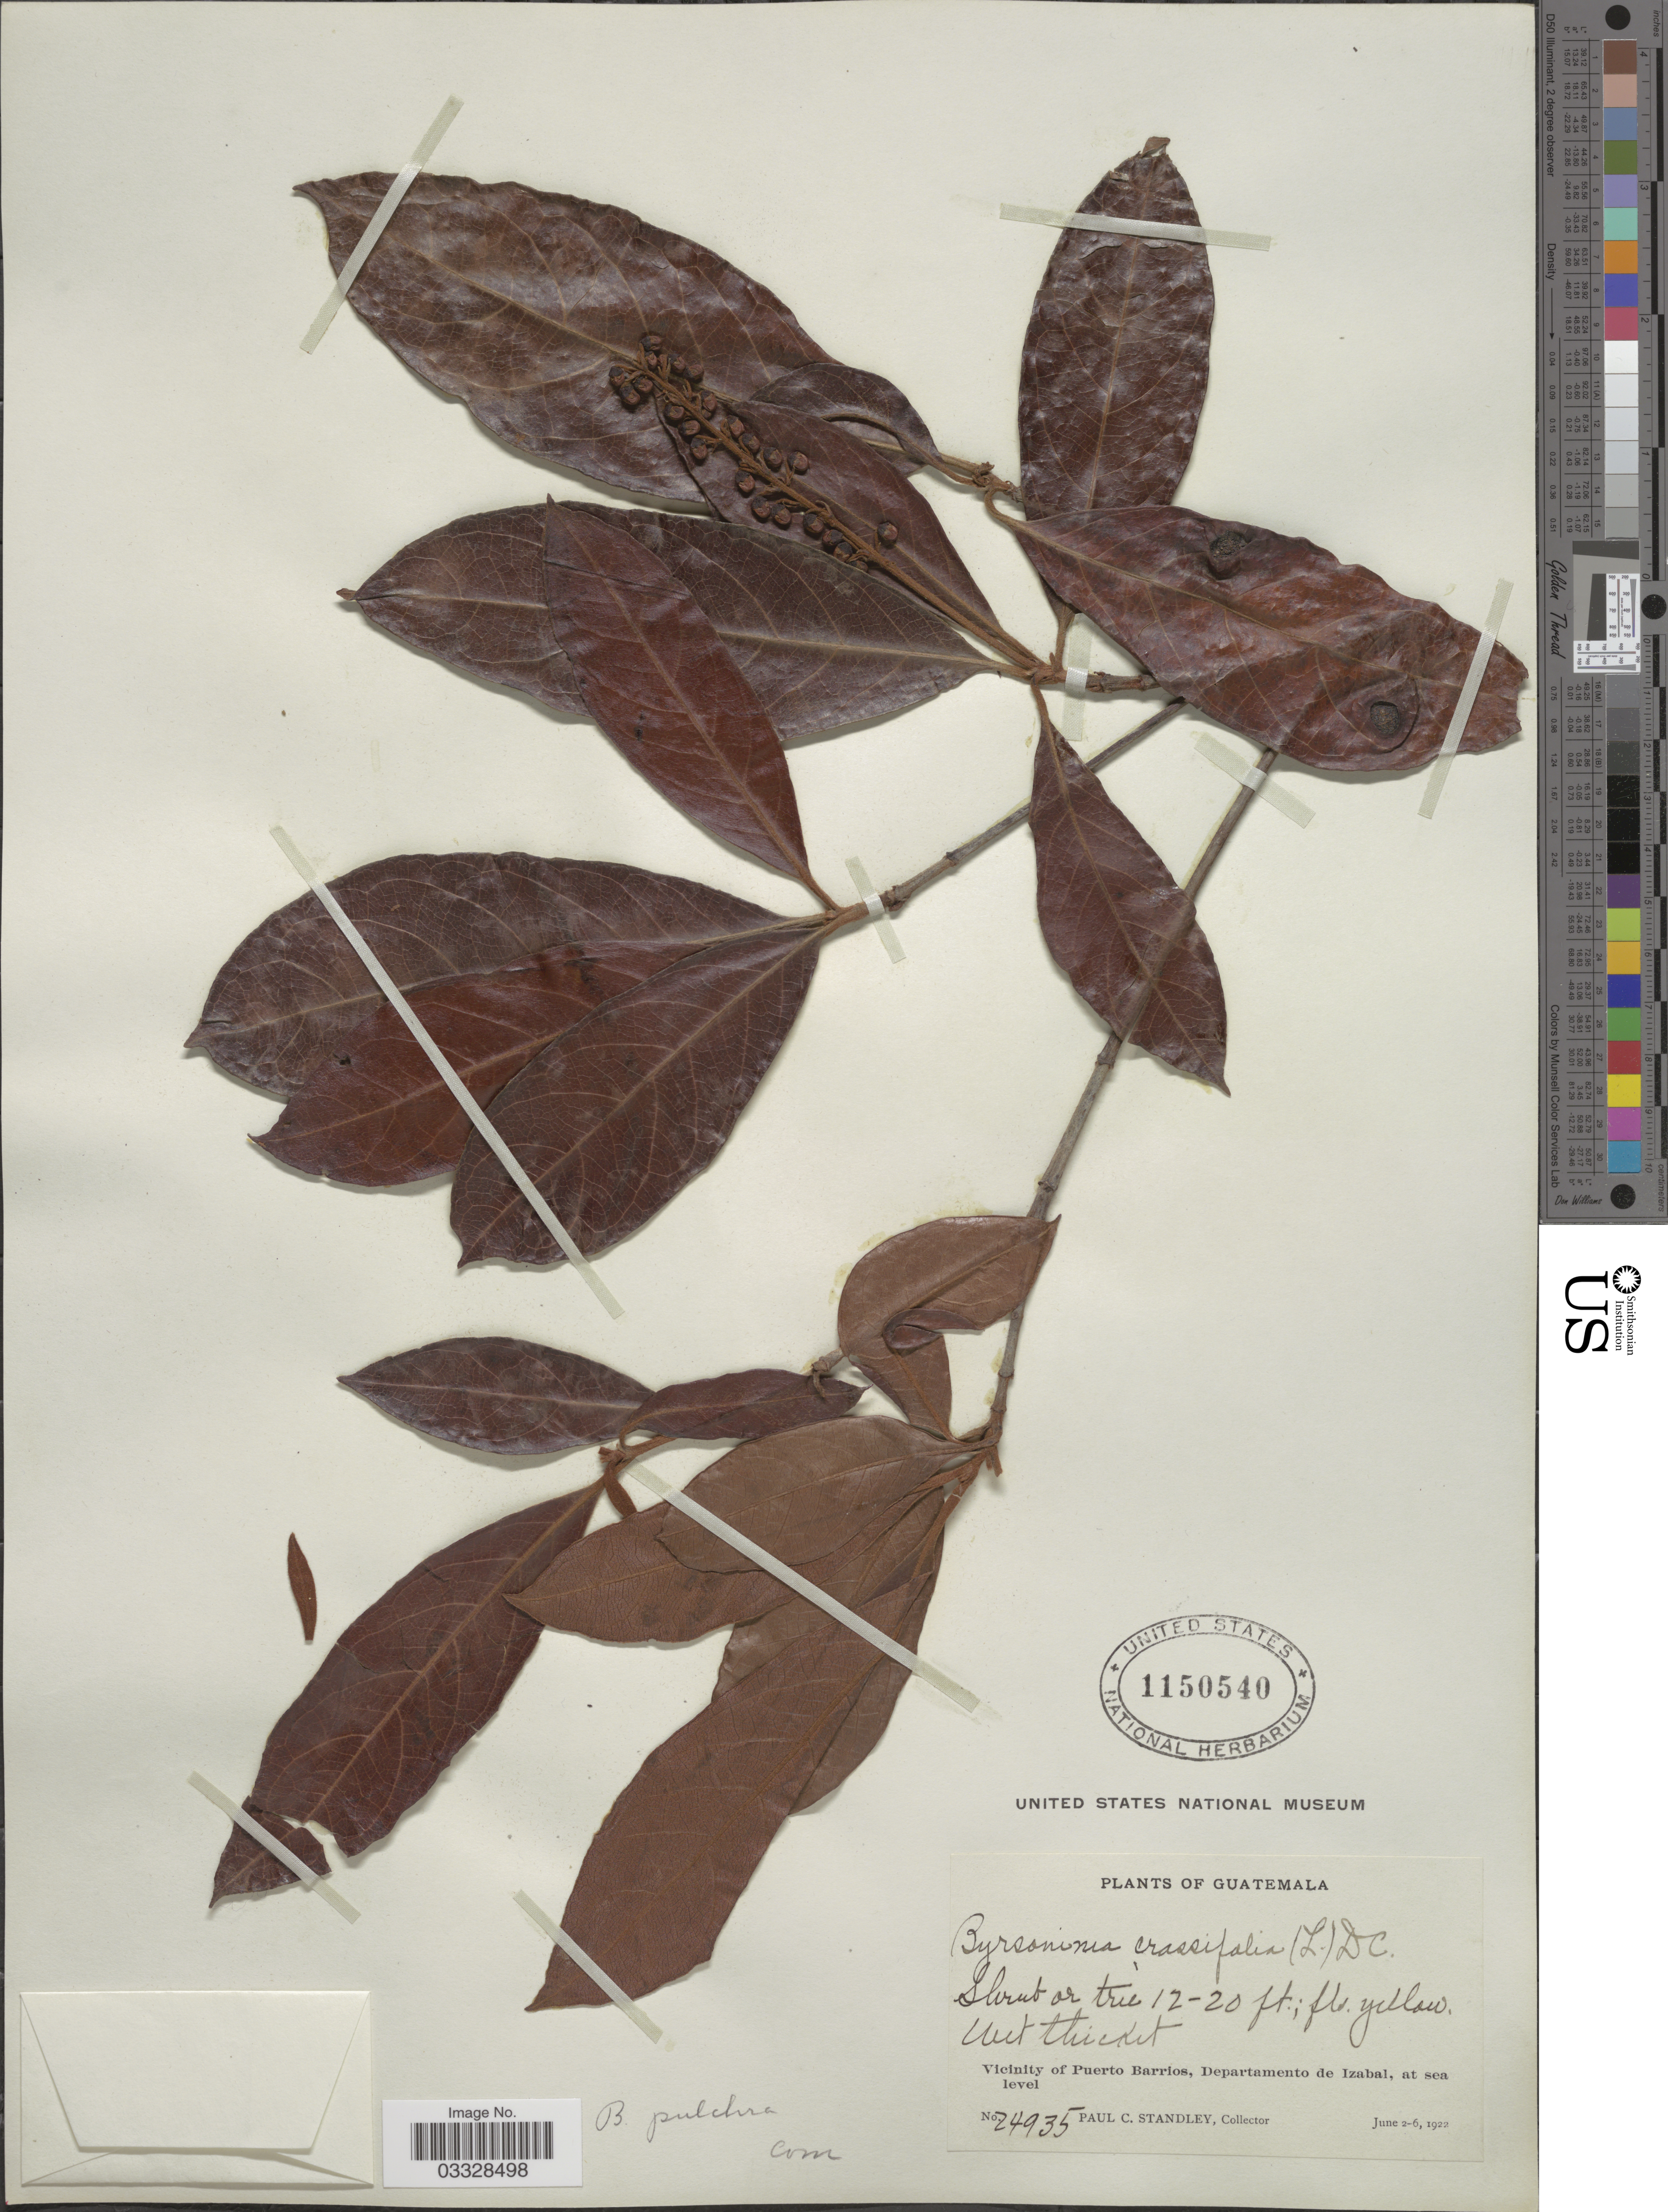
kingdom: Plantae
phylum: Tracheophyta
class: Magnoliopsida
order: Malpighiales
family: Malpighiaceae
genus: Byrsonima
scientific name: Byrsonima crassifolia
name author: (L.) Kunth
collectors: P. C. Standley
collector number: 24935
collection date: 1922-06-02/1922-06-06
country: Guatemala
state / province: Izabal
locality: Vicinity of Puerto Barrios, Departamento de Izabal.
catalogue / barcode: US 1150540